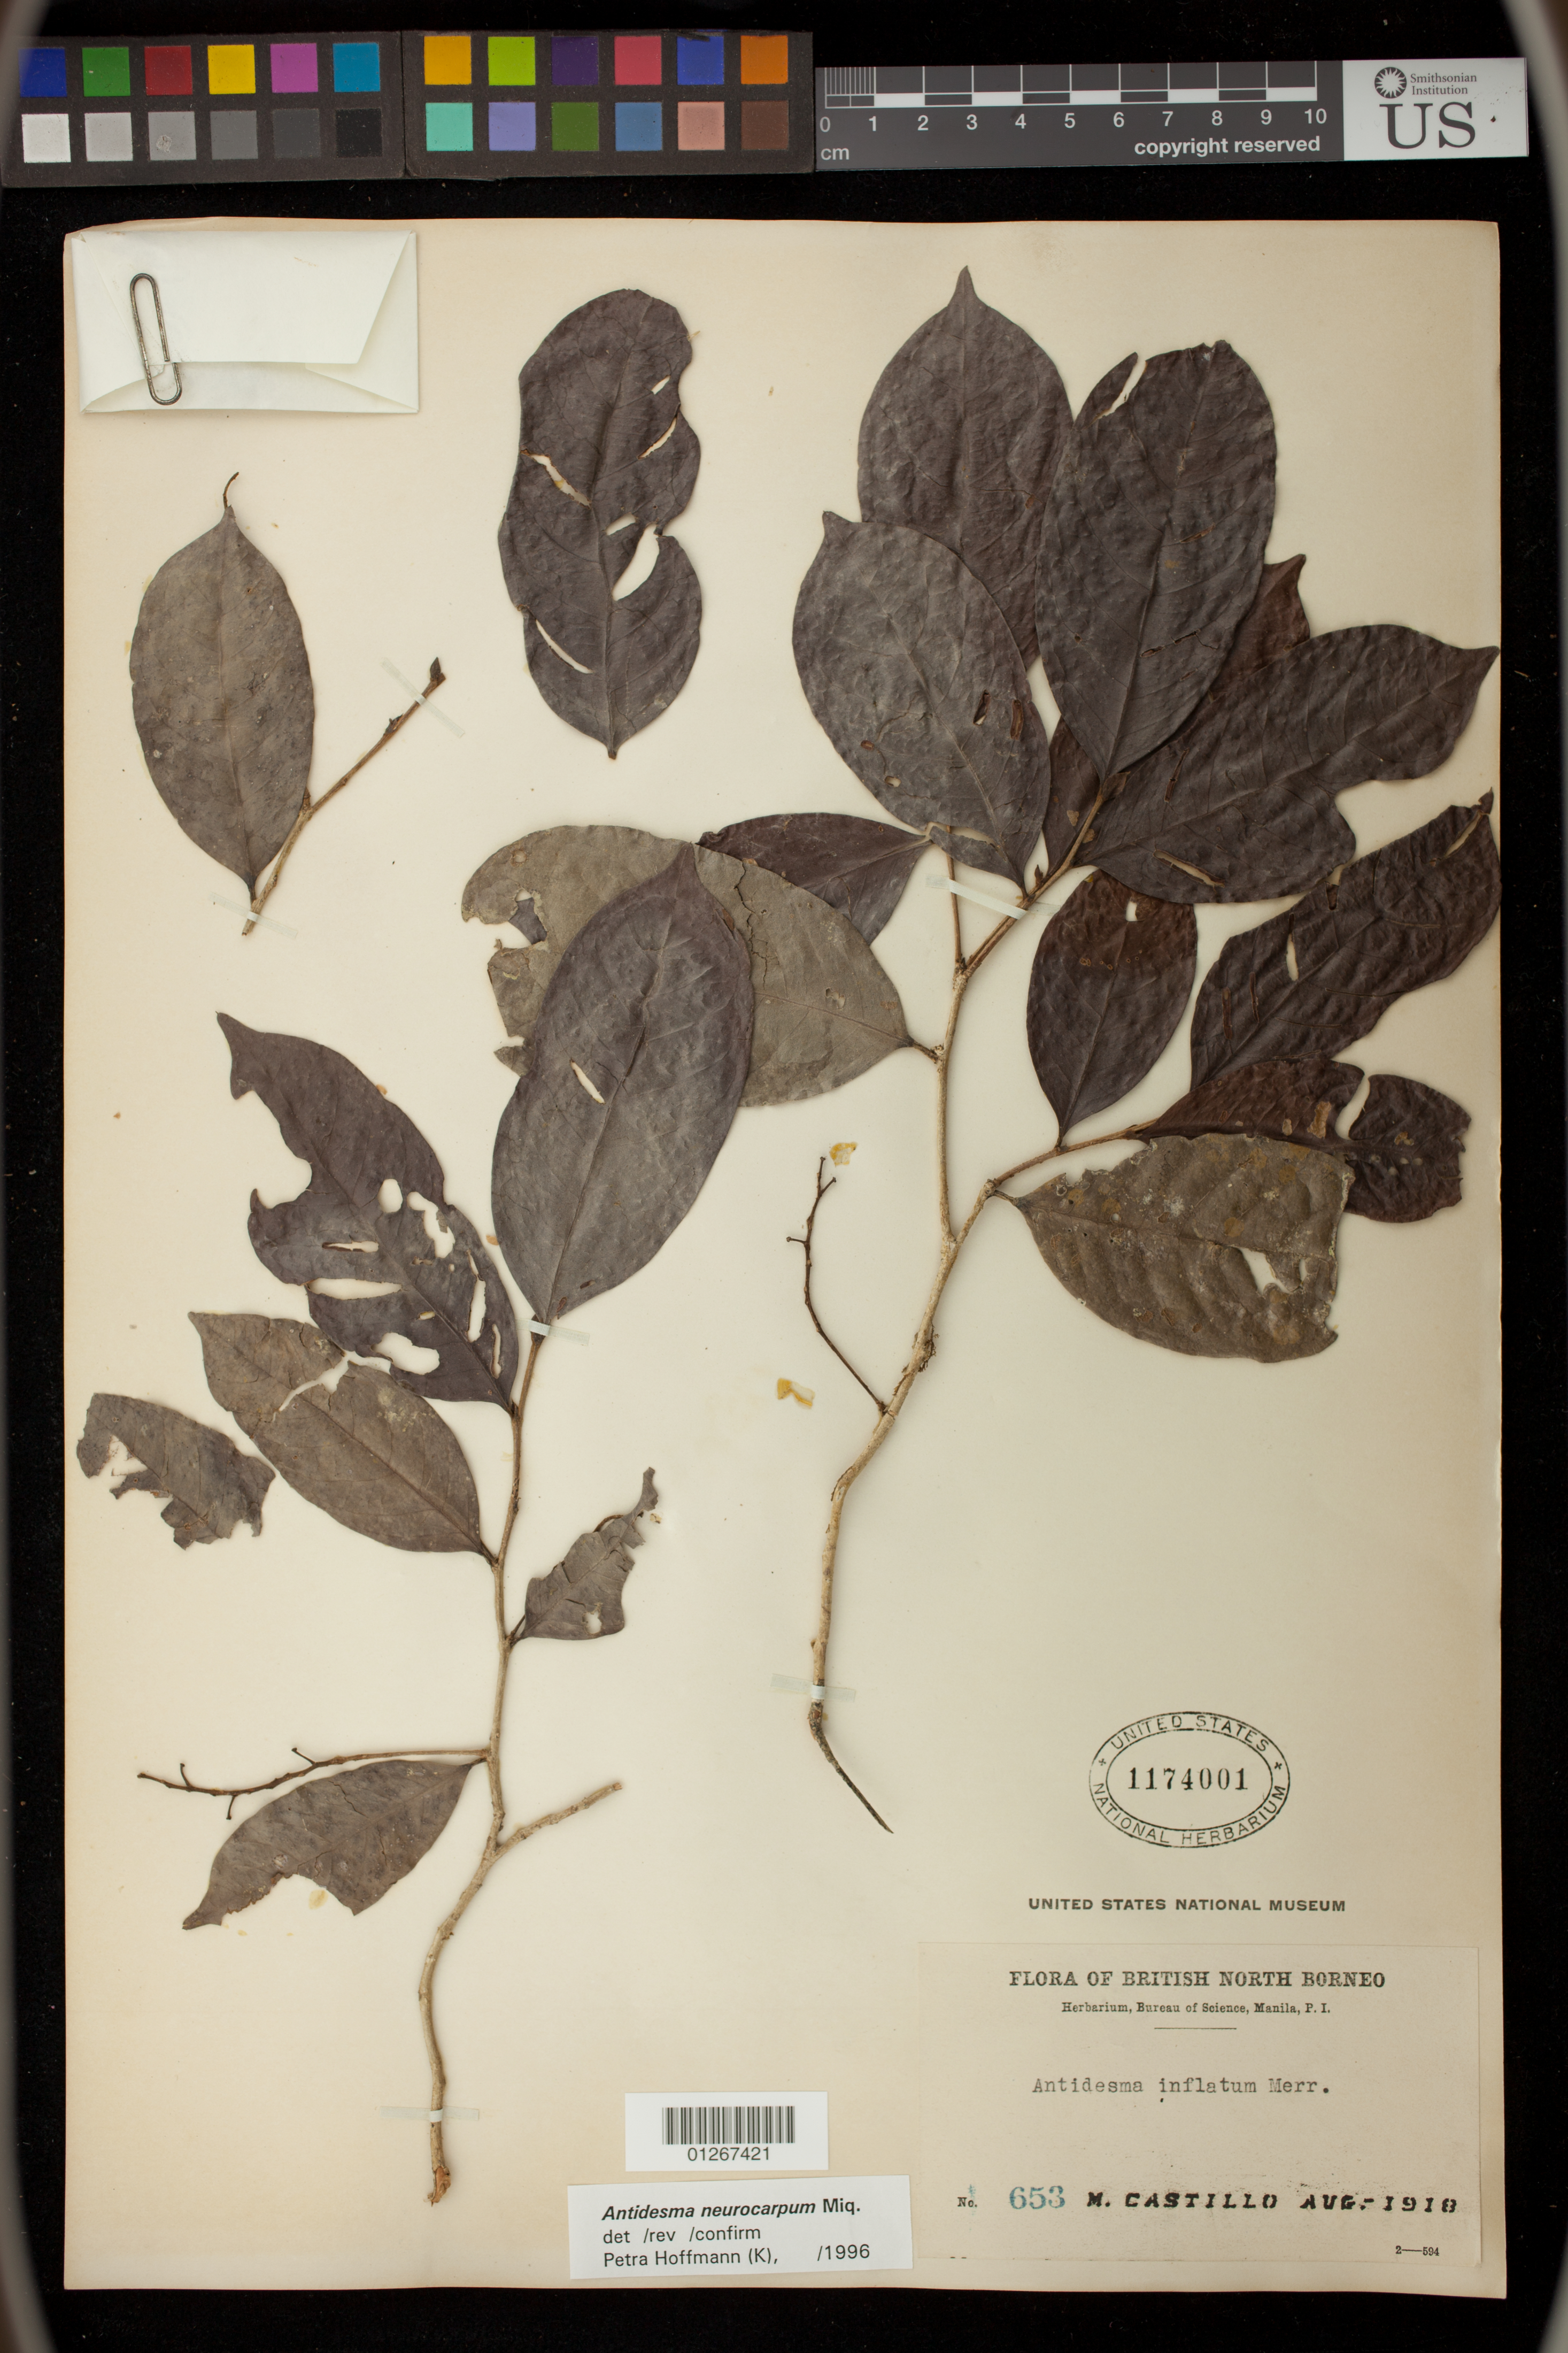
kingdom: Plantae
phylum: Tracheophyta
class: Magnoliopsida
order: Malpighiales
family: Phyllanthaceae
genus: Antidesma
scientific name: Antidesma neurocarpum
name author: Miq.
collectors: M. Castillo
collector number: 653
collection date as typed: Aug 1918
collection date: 1918-08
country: Malaysia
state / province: Sabah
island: Borneo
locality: "British North Borneo"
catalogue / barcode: US 1174001